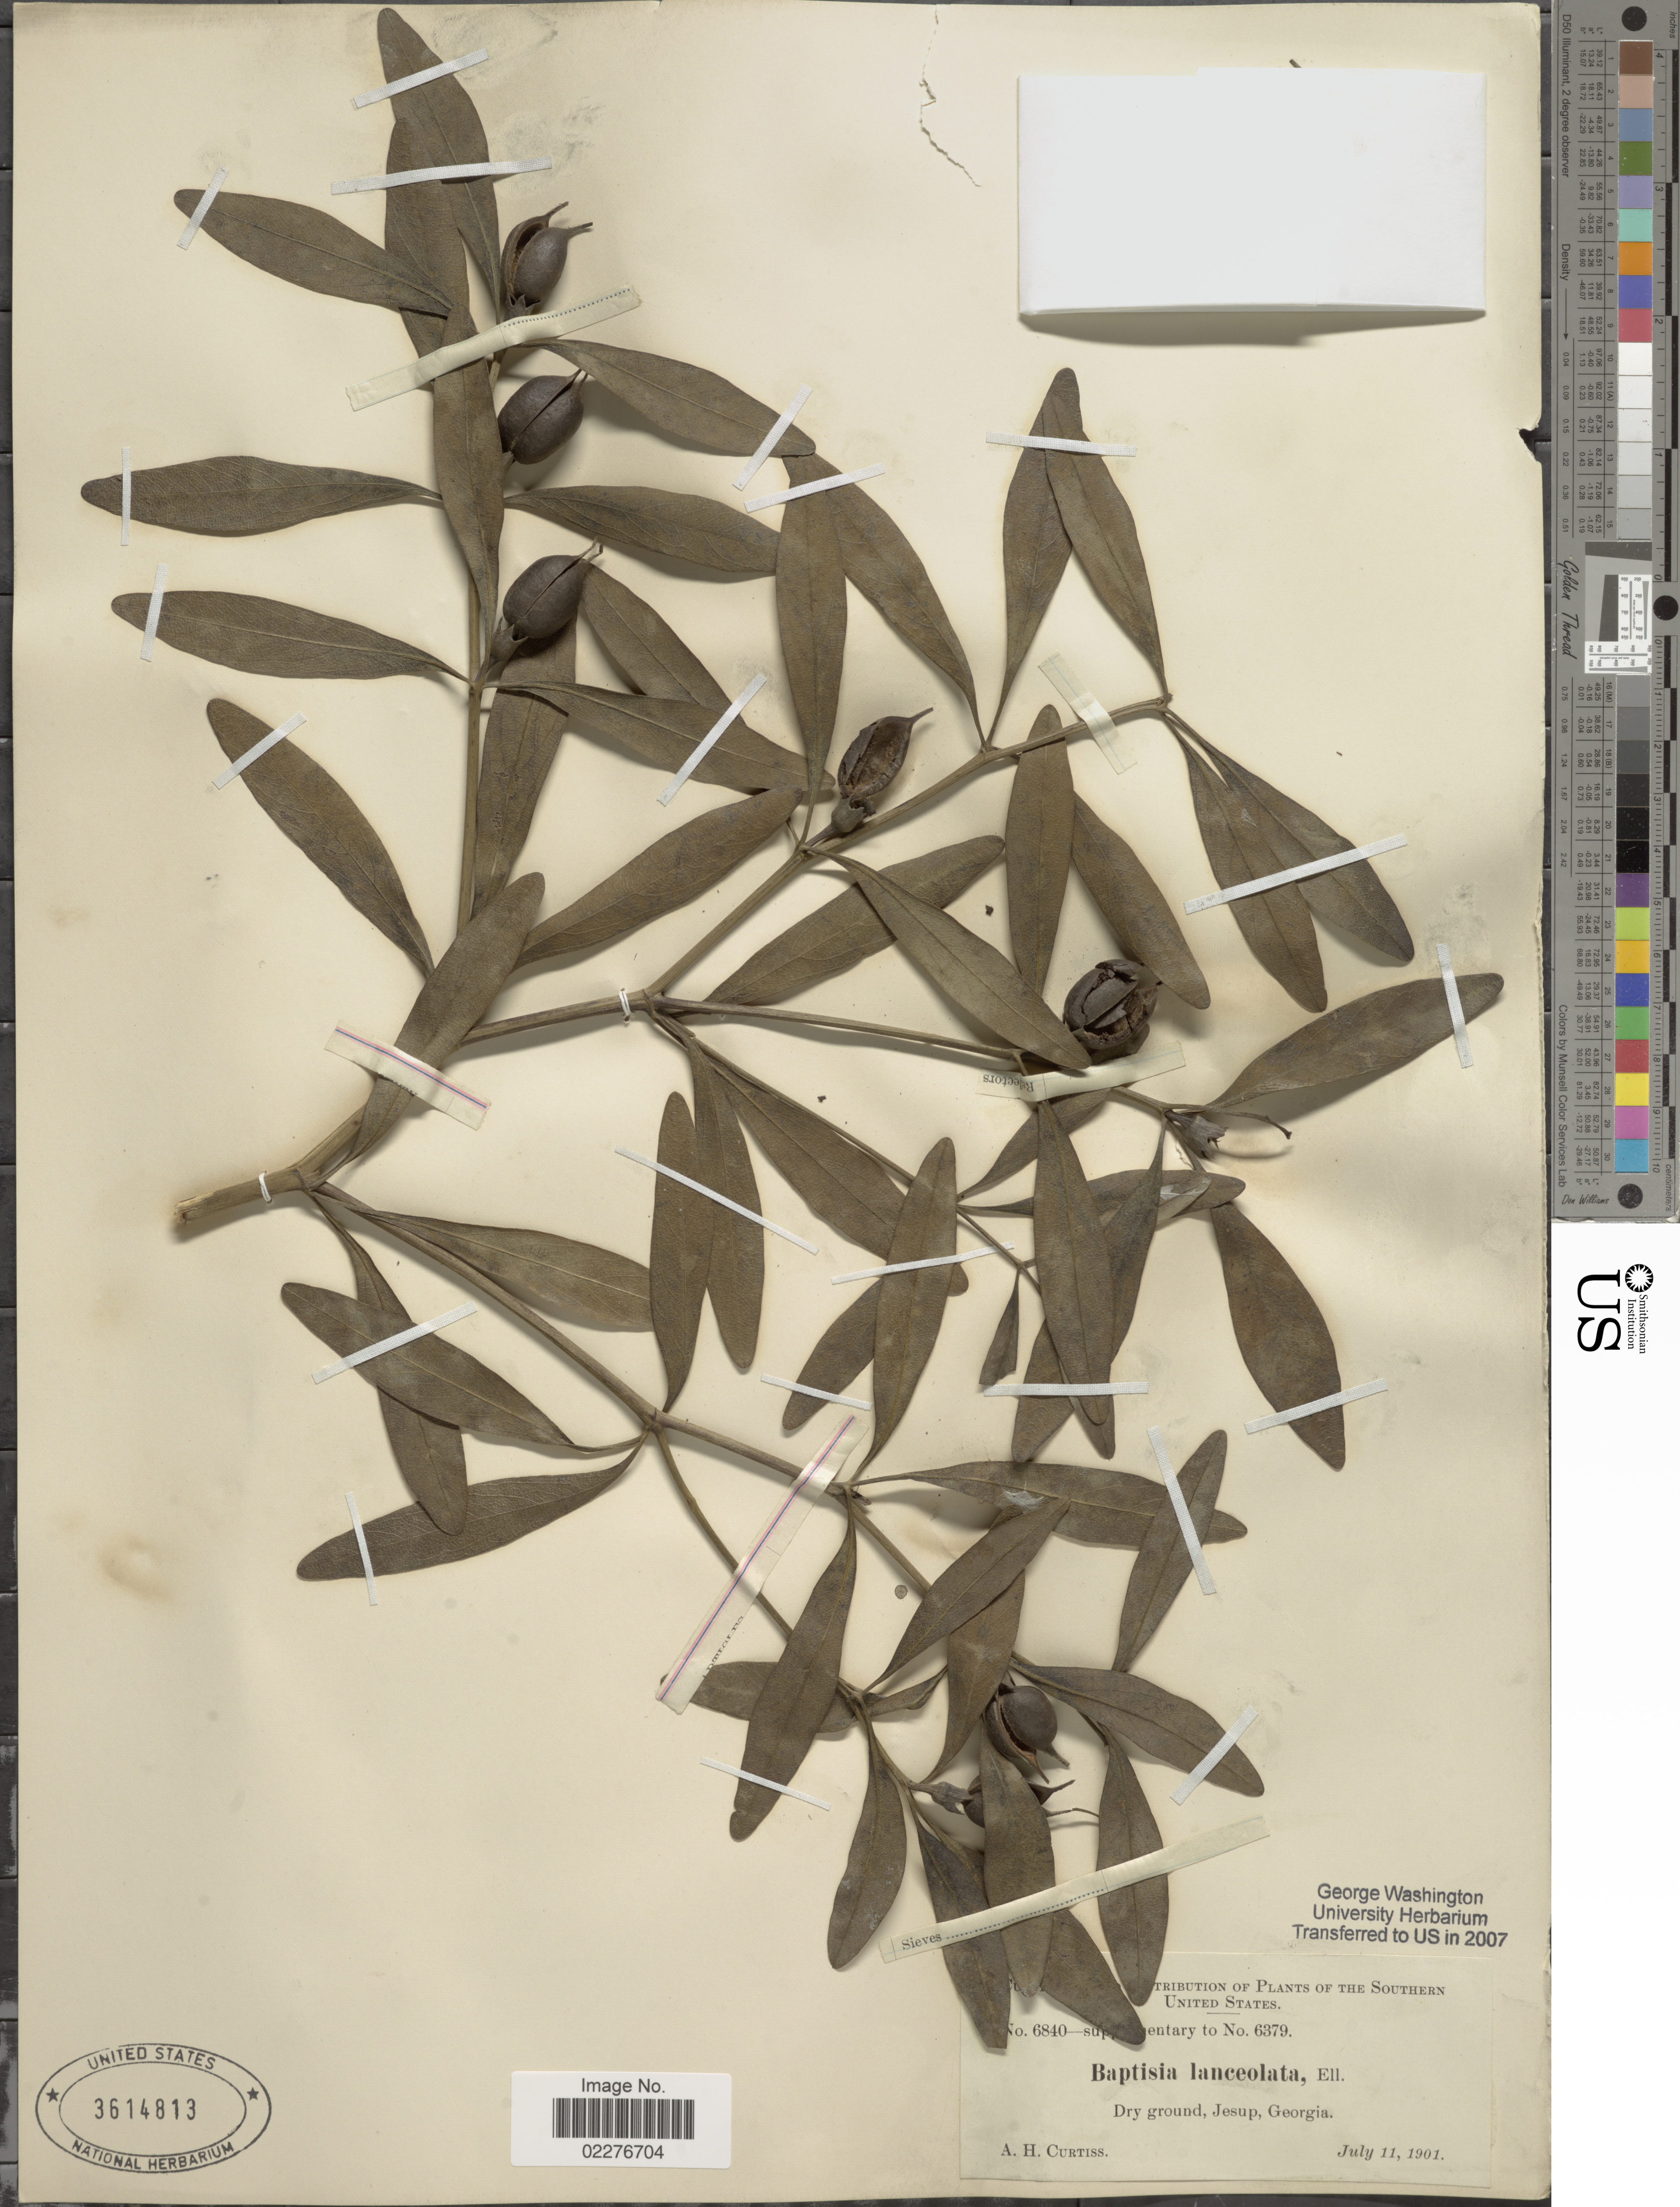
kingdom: Plantae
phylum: Tracheophyta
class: Magnoliopsida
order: Fabales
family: Fabaceae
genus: Baptisia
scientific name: Baptisia lanceolata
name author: (Walter) Elliott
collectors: A. H. Curtiss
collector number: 6840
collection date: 1901-07-11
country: United States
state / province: Georgia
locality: Jesup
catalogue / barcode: US 3614813